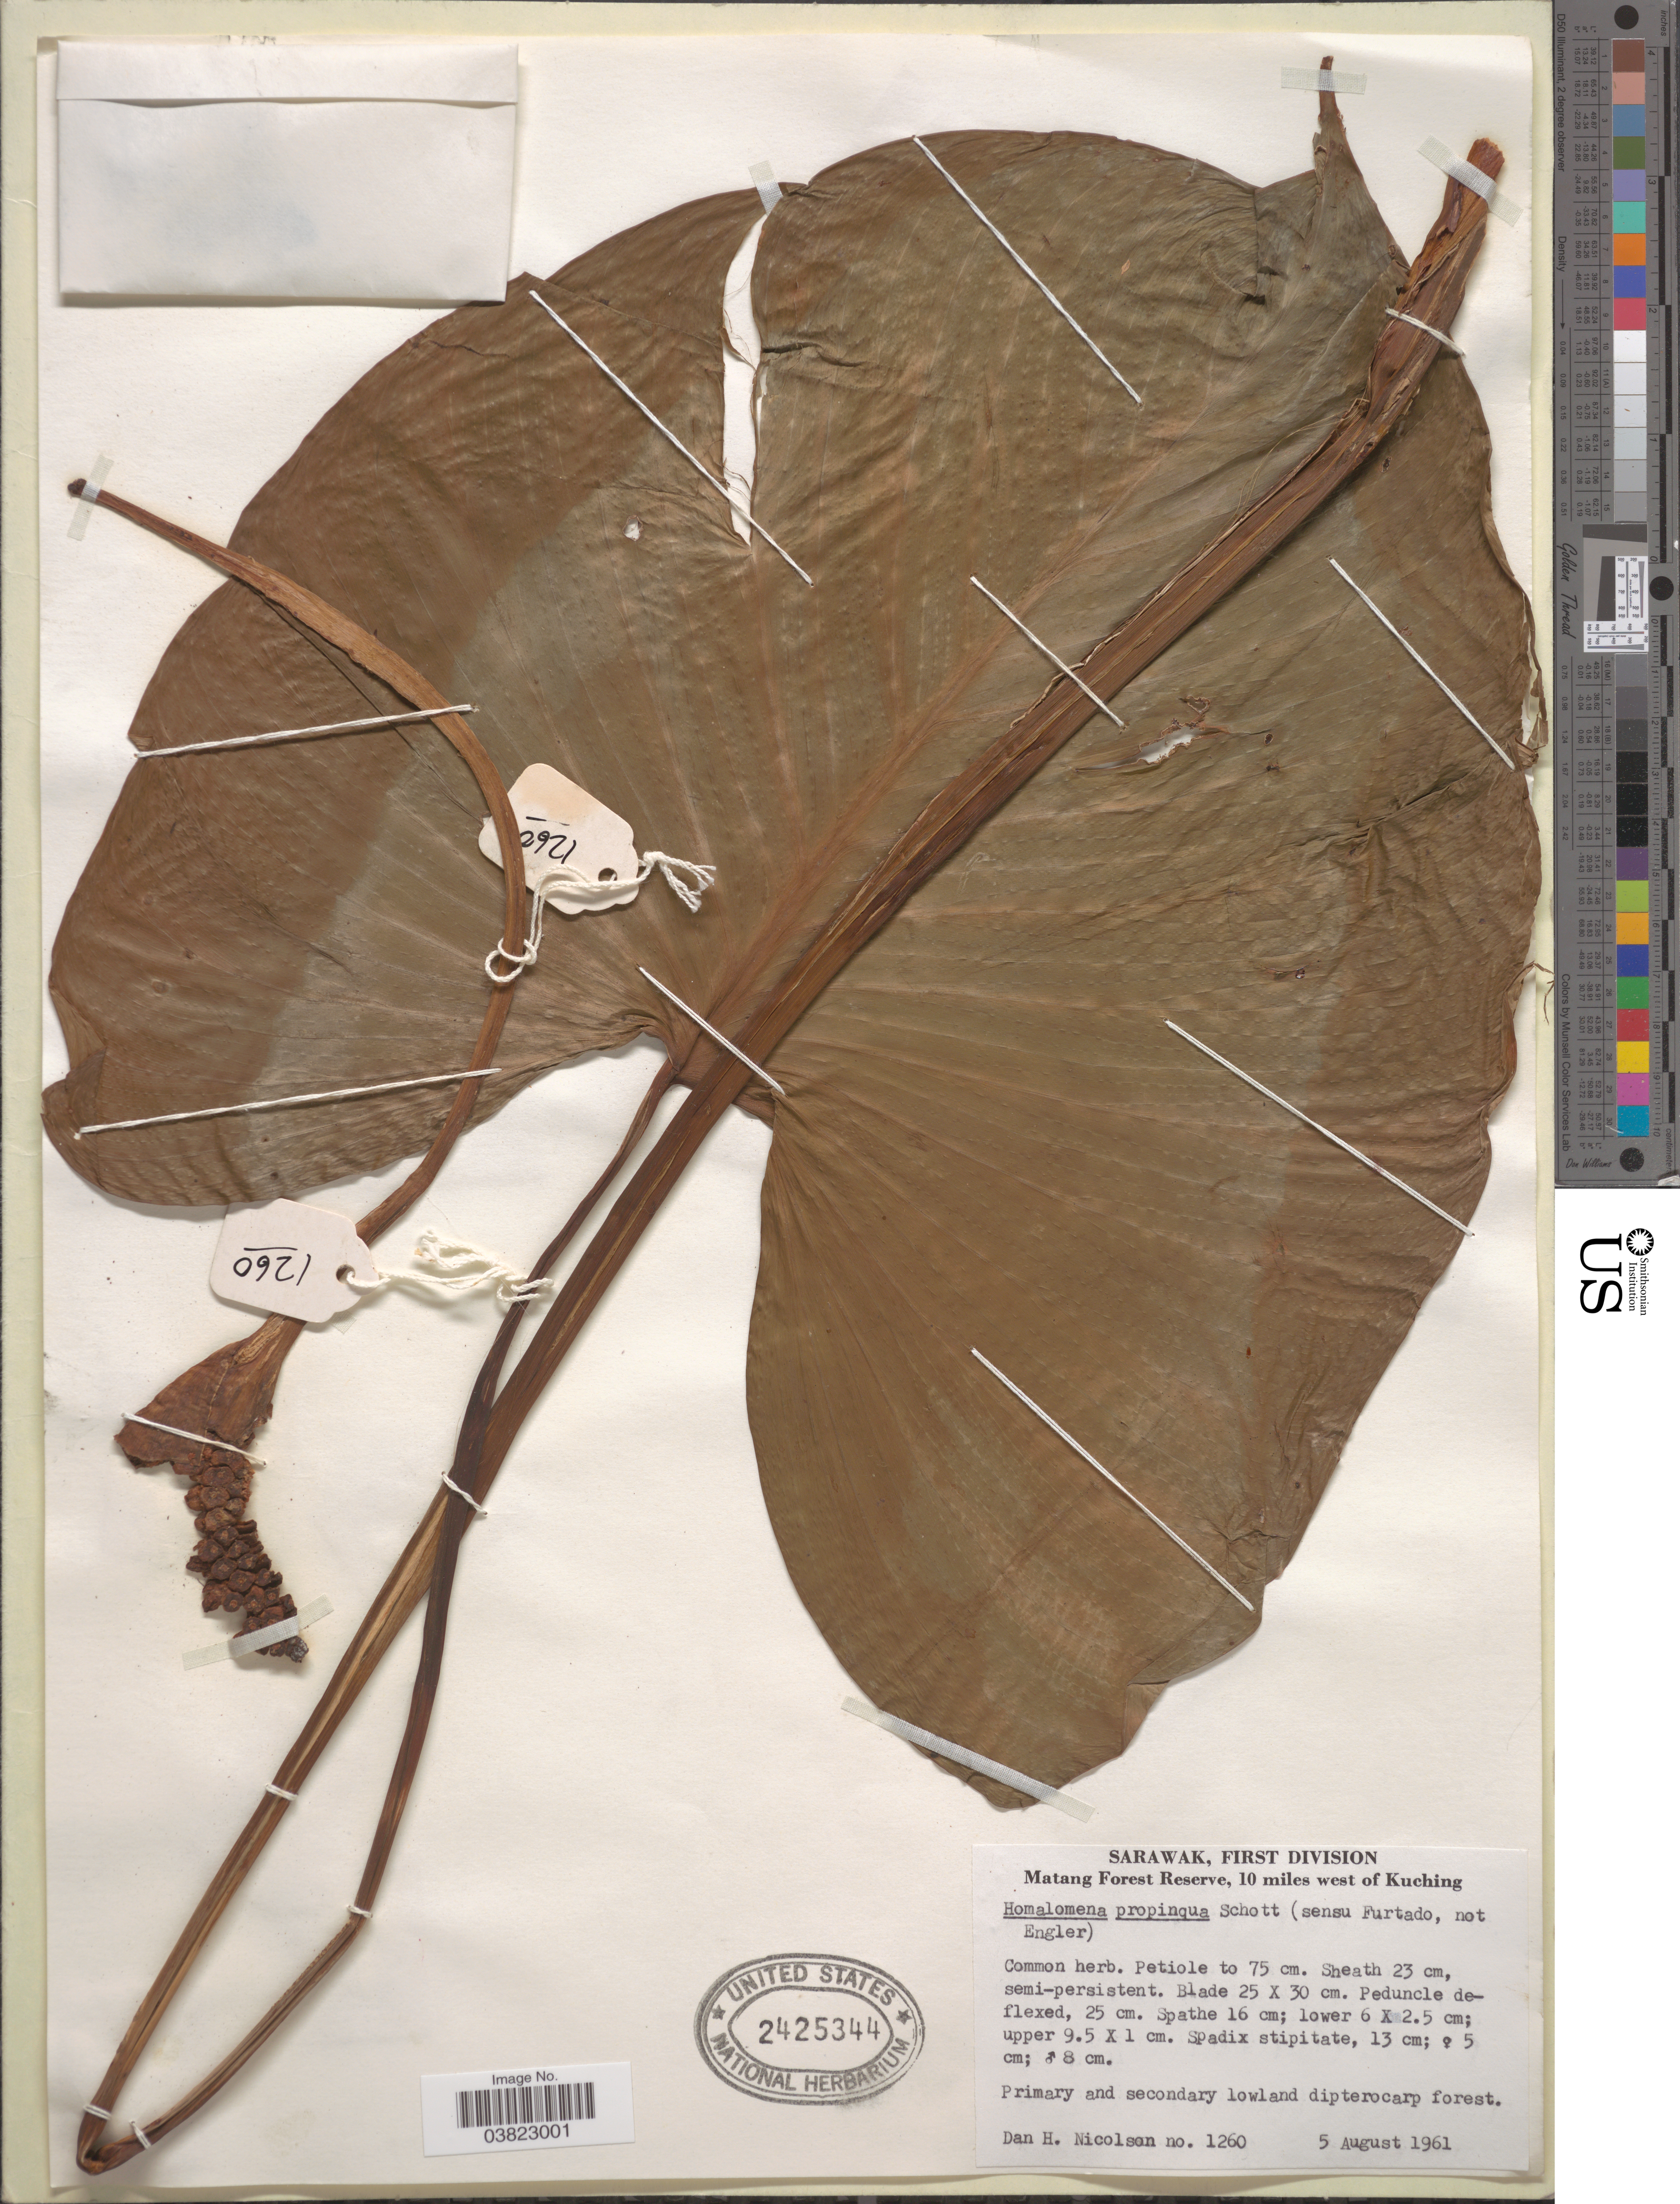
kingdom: Plantae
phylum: Tracheophyta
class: Liliopsida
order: Alismatales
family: Araceae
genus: Homalomena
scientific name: Homalomena propinqua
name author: Schott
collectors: D. H. Nicolson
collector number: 1260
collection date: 1961-08-05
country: Malaysia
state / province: Sarawak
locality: First Division. Matang Forest Reserve, 10 miles west of Kuching.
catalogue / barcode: US 2425344